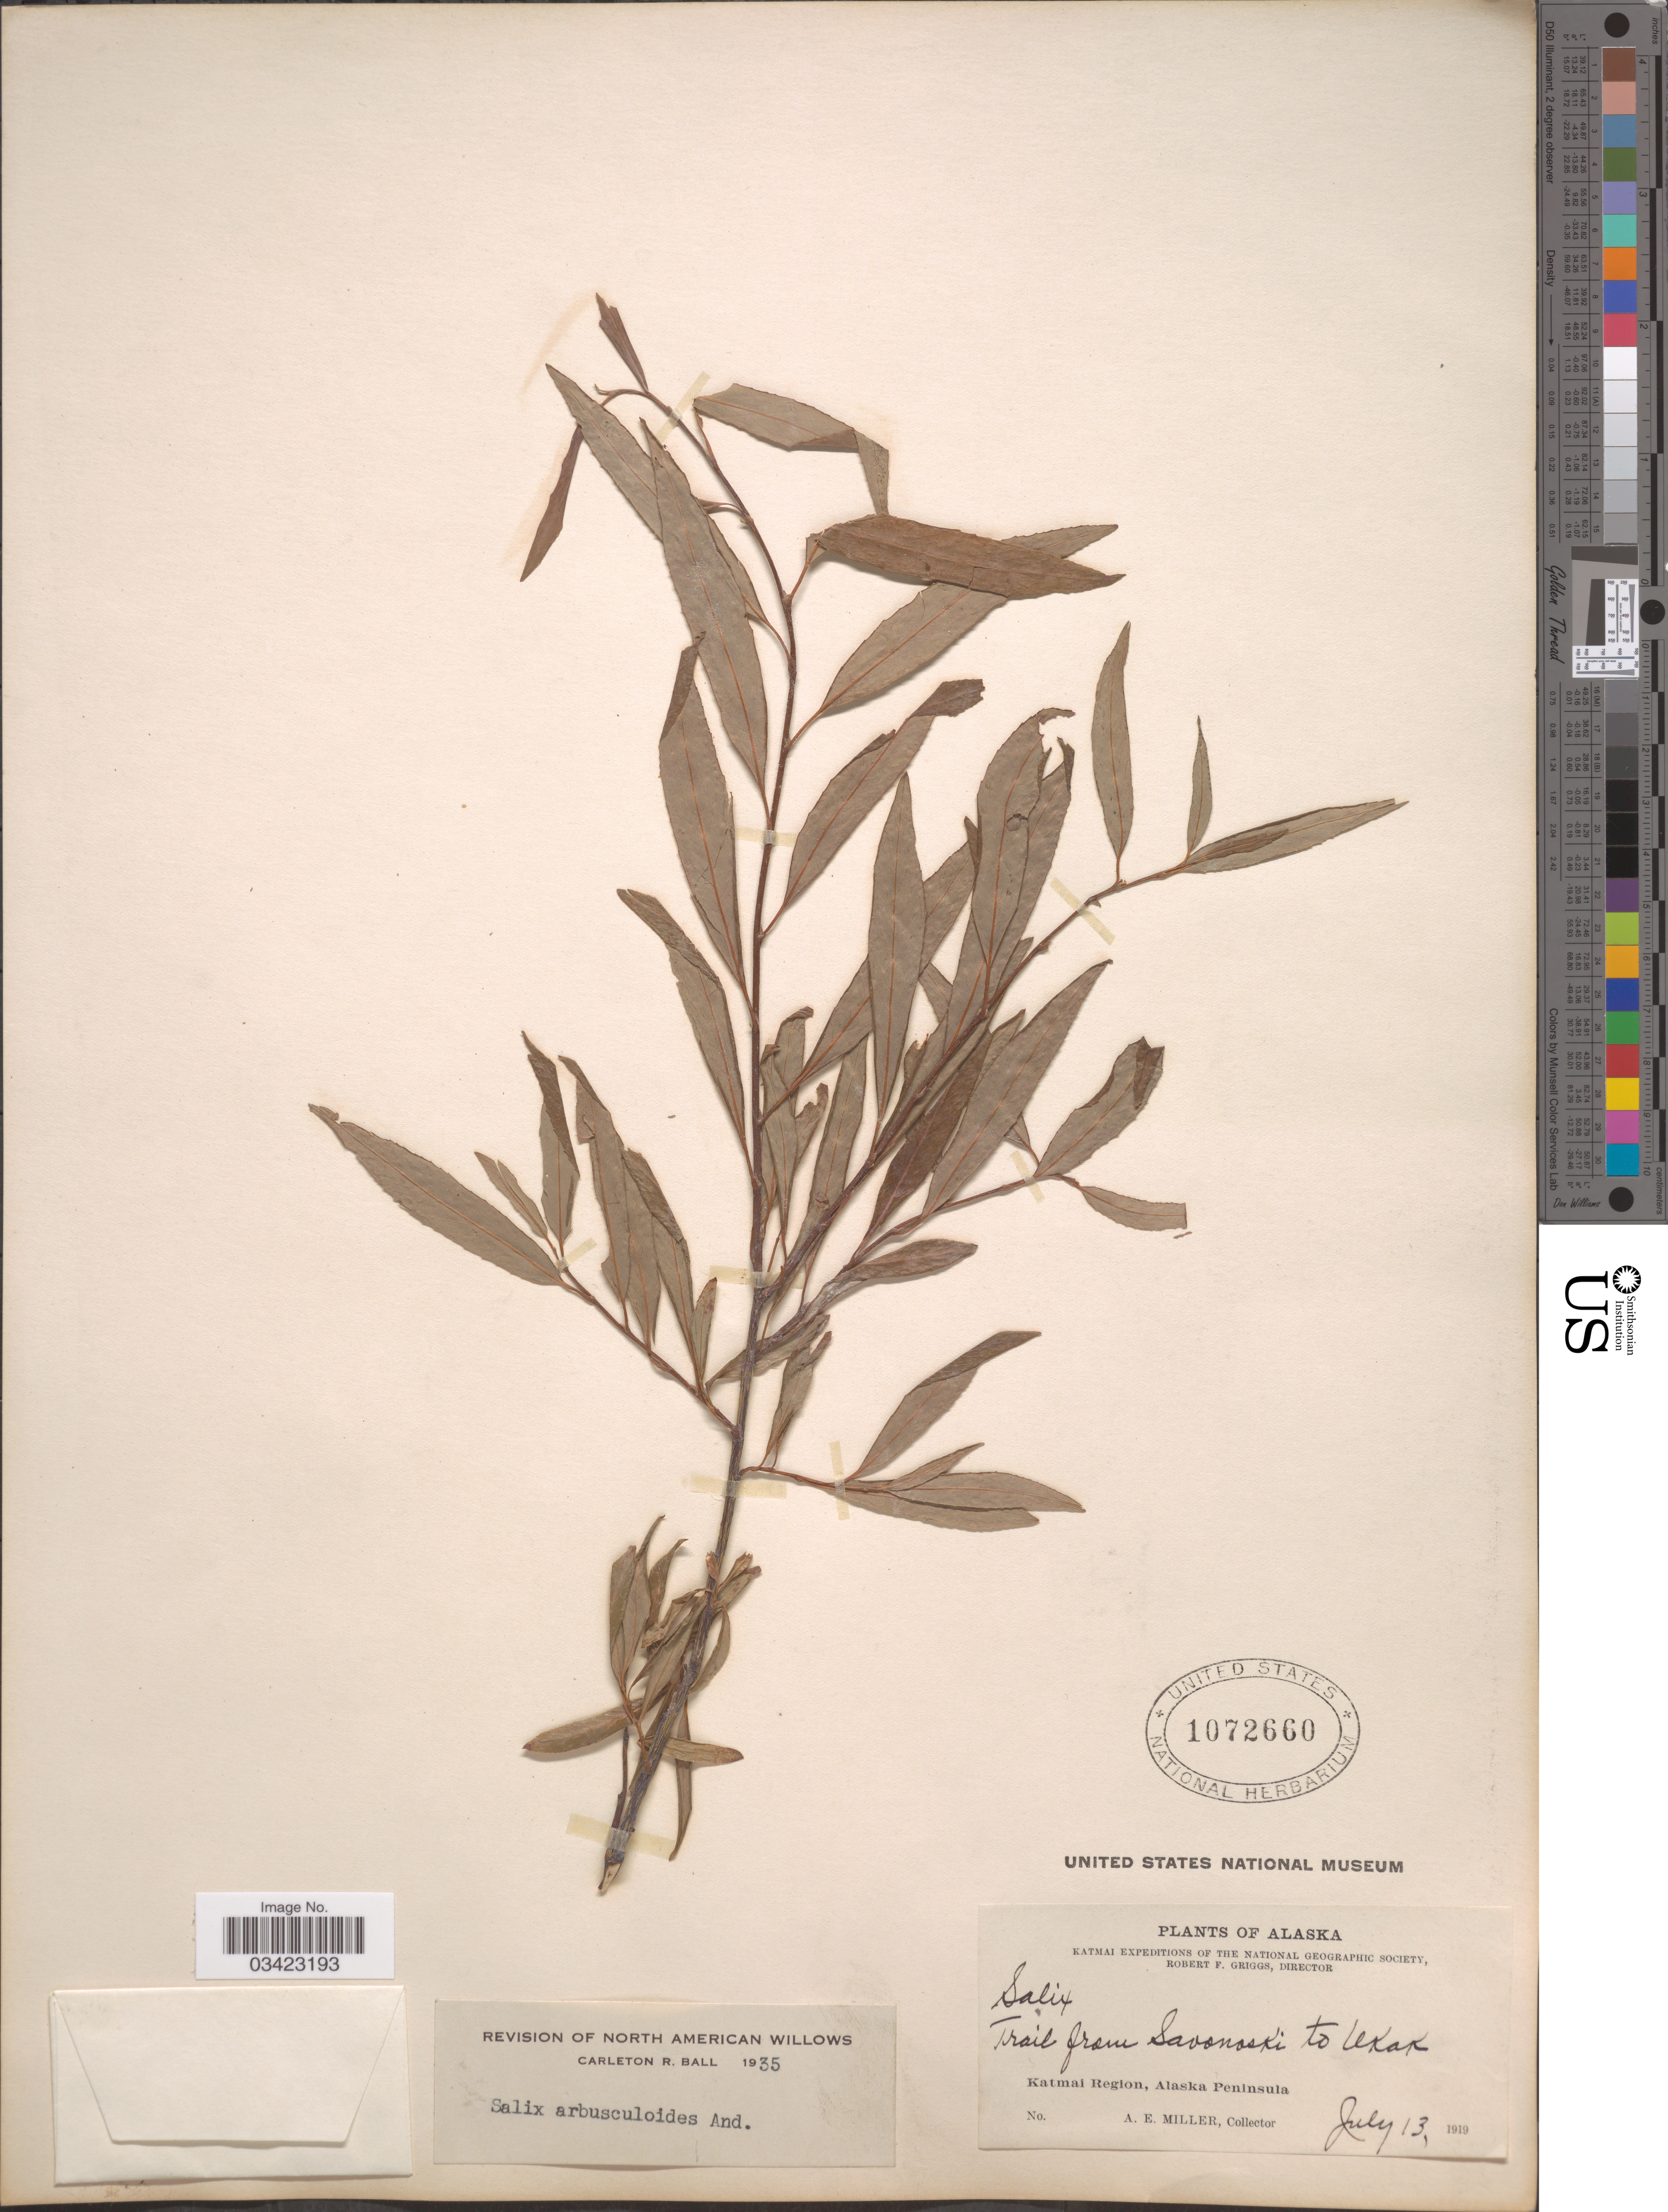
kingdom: Plantae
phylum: Tracheophyta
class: Magnoliopsida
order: Malpighiales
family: Salicaceae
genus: Salix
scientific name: Salix arbusculoides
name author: Andersson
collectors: A. E. Miller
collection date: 1919-07-13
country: United States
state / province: Alaska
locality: Trail from Savonoski to Lekak. Katmai Region, Alaska Peninsula.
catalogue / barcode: US 1072660